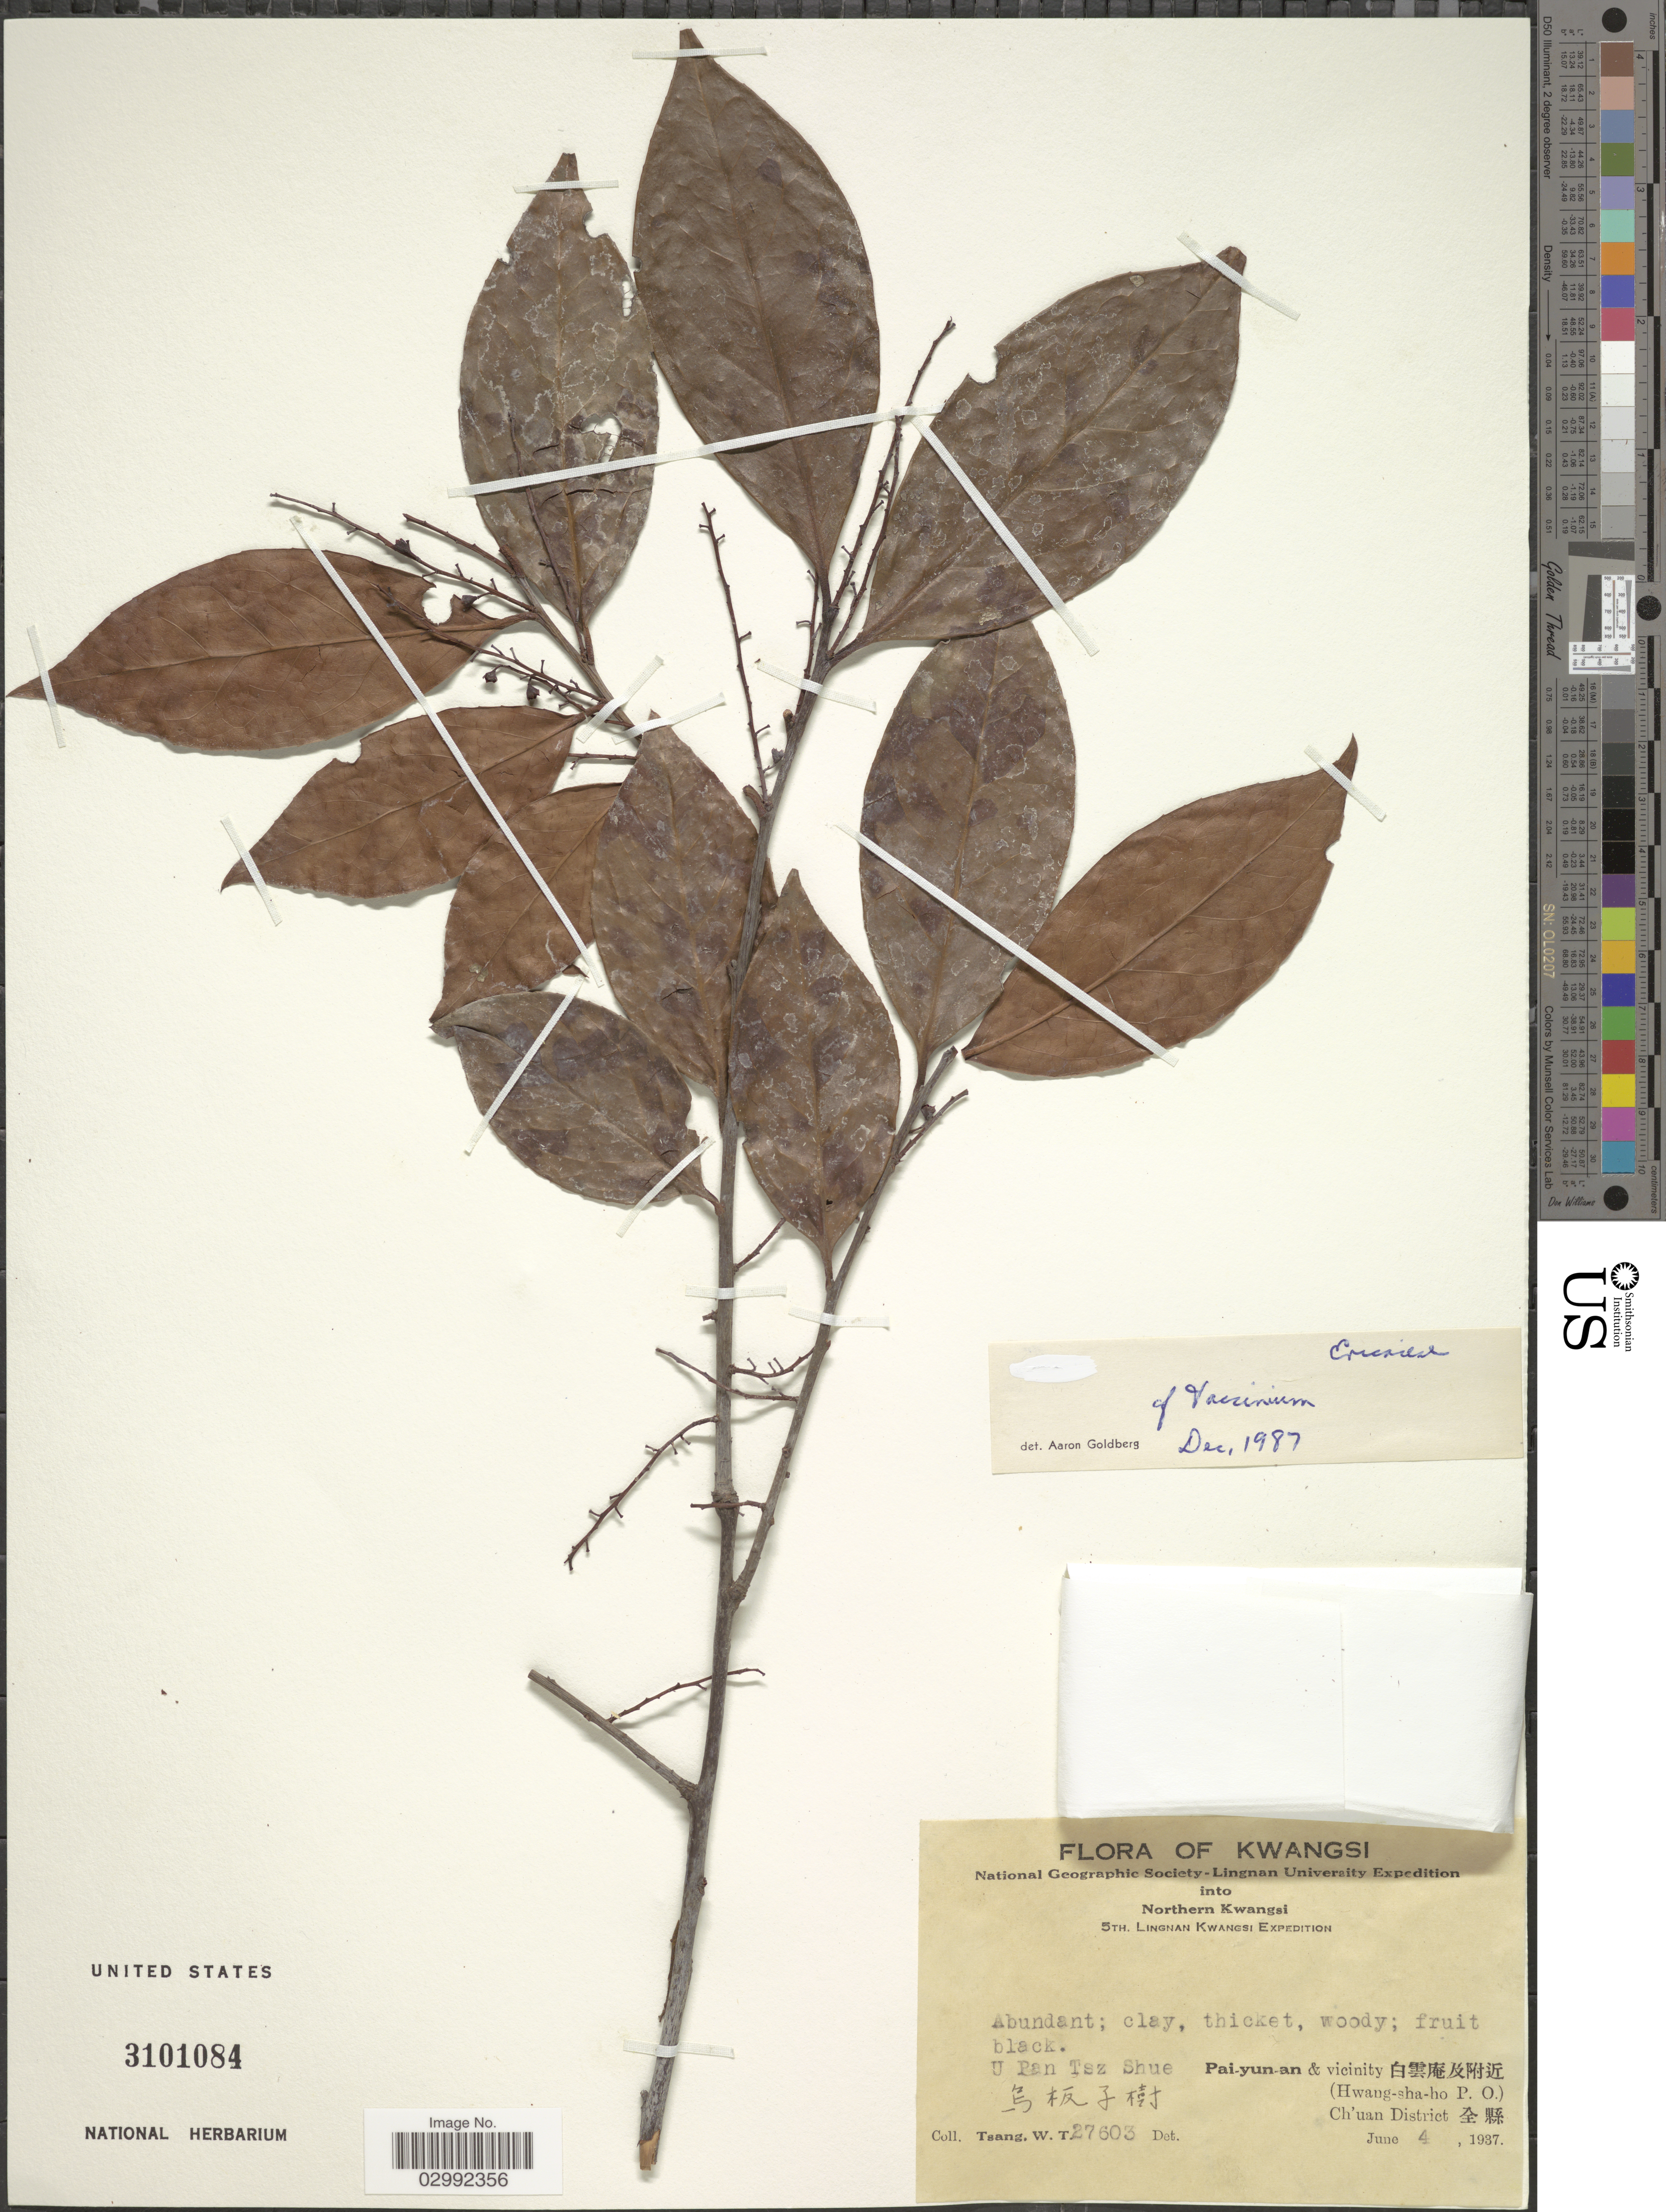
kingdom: Plantae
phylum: Tracheophyta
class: Magnoliopsida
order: Ericales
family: Ericaceae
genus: Vaccinium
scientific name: Vaccinium sp.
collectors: W. T. Tsang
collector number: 27603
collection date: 1937-06-04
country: China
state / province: Guangxi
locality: Kwangsi.Northern Kwangsi. U Pan Tsz Shue. Pai-yun-an & vicinity (Hwang-sha-ho P. O.) Ch'uan District .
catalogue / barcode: US 3101084